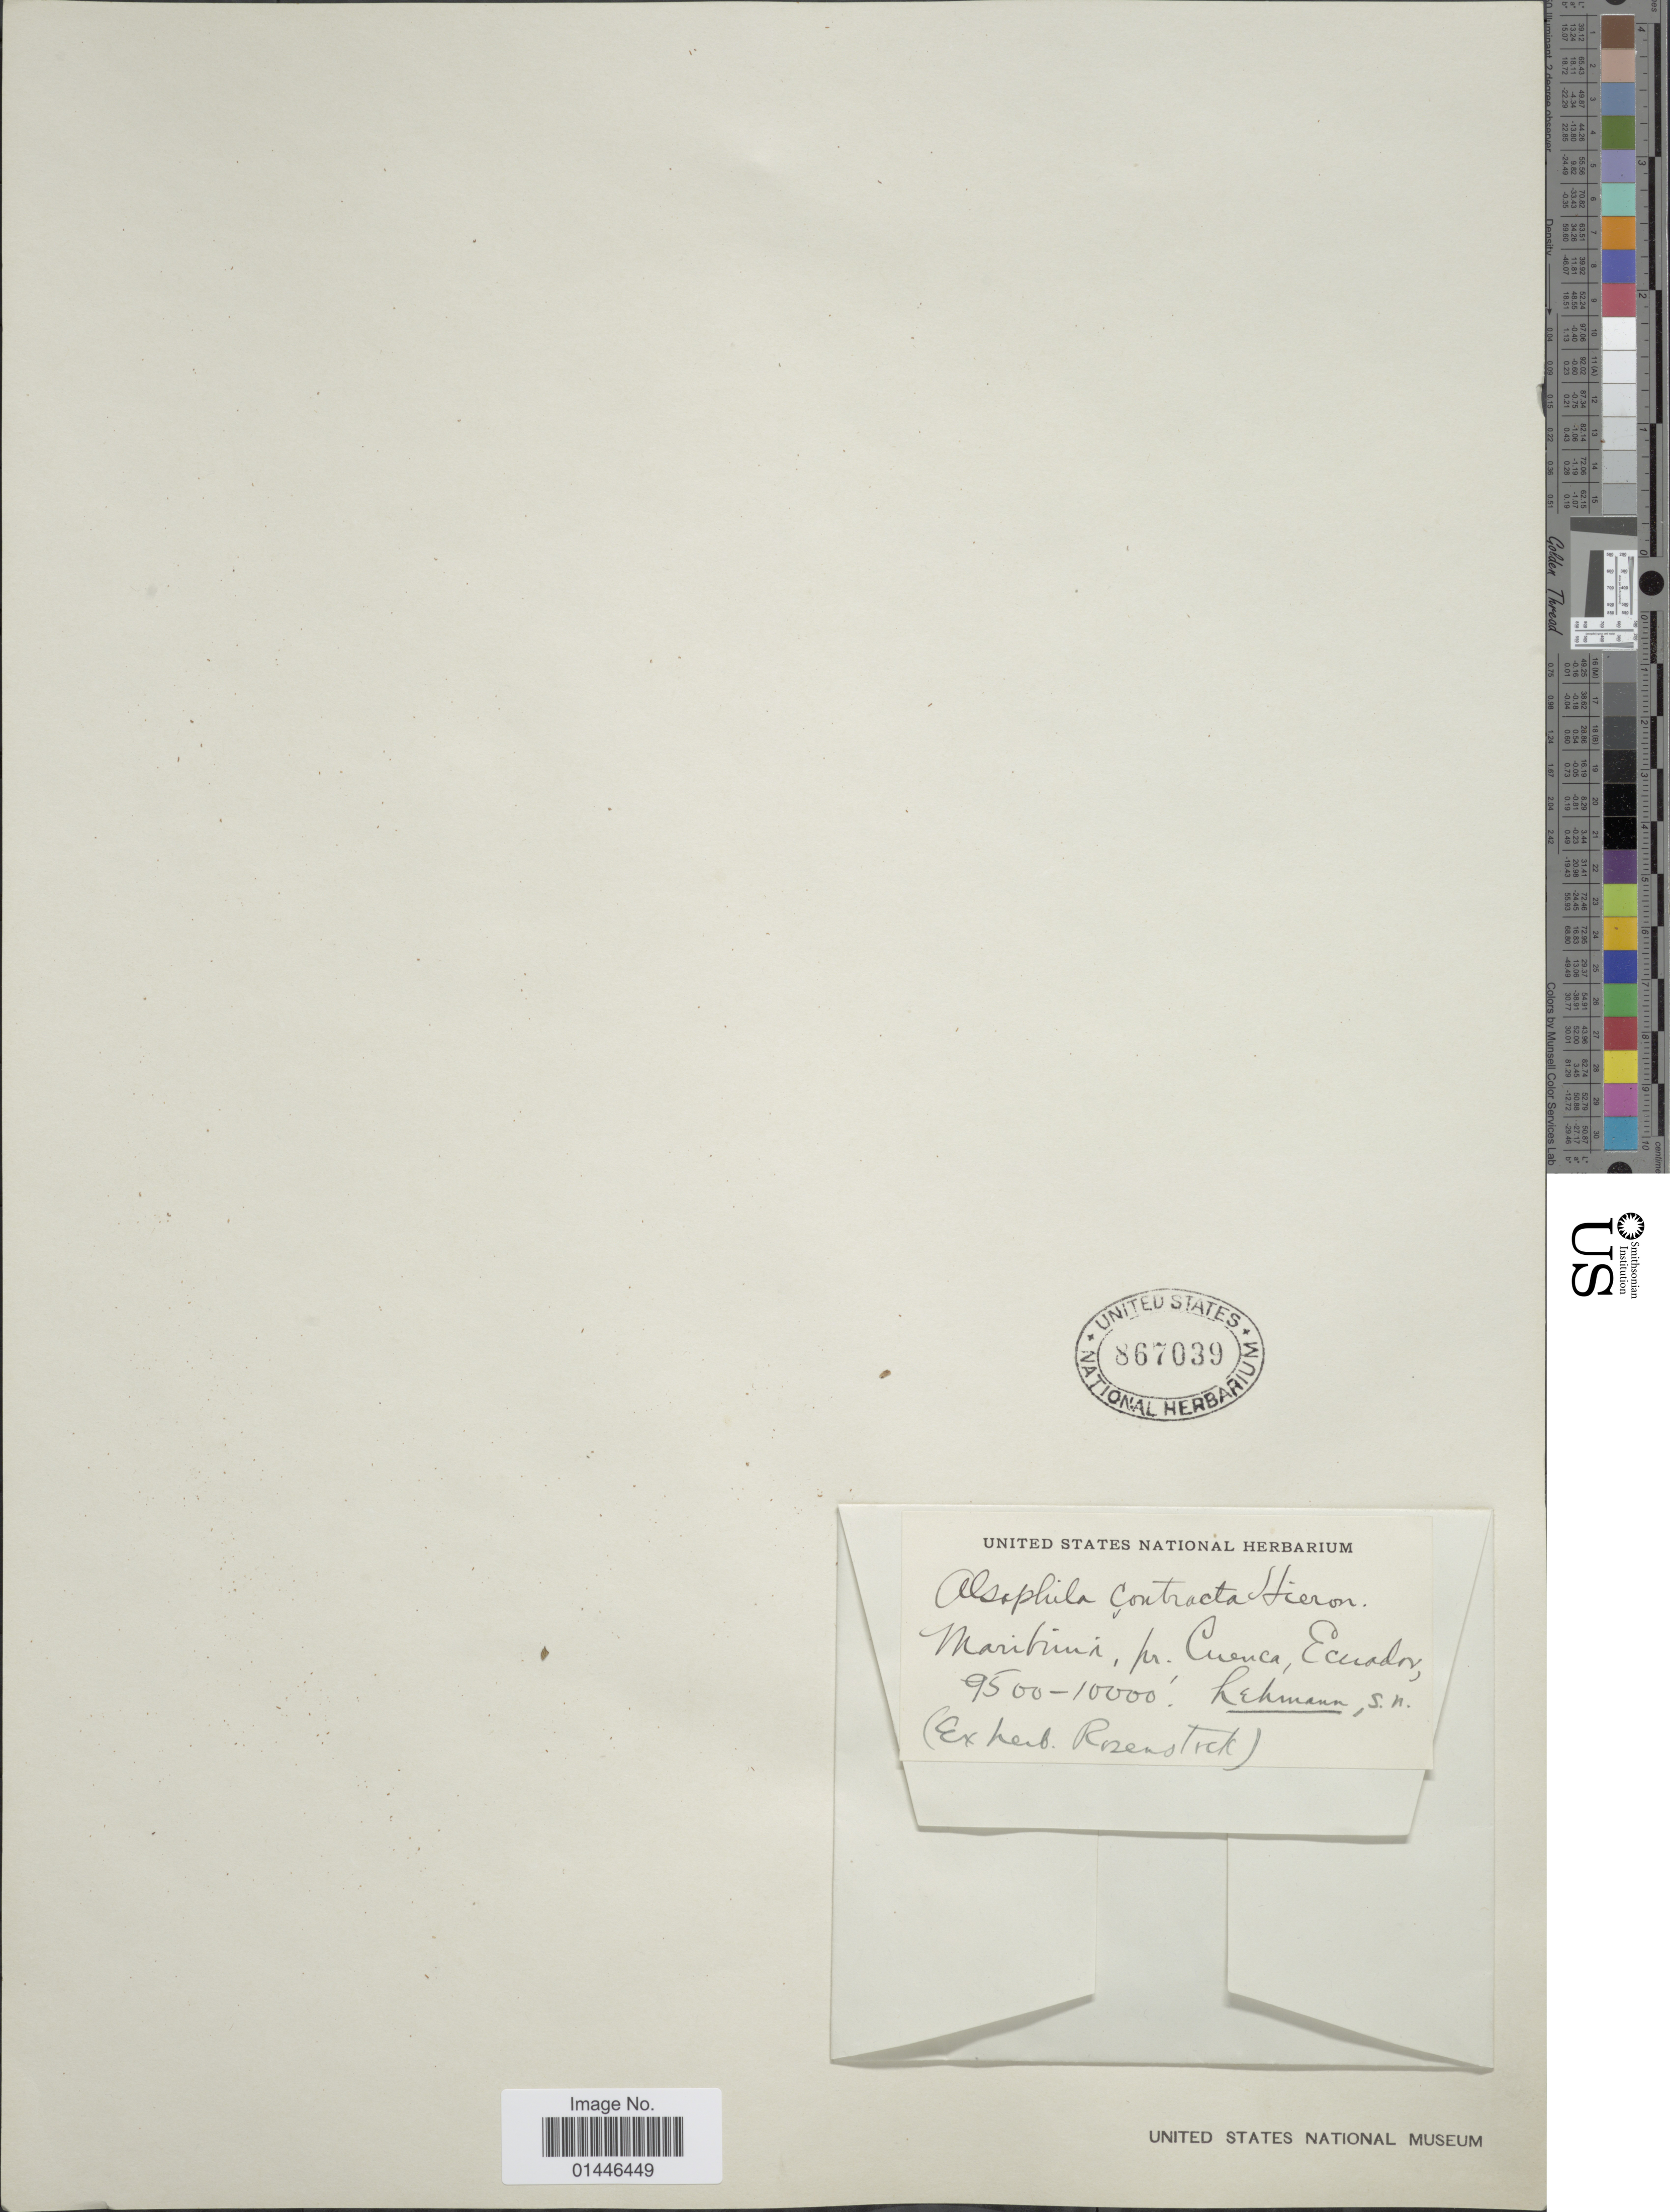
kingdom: Plantae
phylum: Tracheophyta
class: Polypodiopsida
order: Cyatheales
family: Dicksoniaceae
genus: Lophosoria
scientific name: Lophosoria quadripinnata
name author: (J.F. Gmel.) C. Chr.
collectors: -. Lehmann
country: Ecuador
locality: Maribuir [interpreted], pr. Cuenca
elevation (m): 2896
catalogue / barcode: US 867039